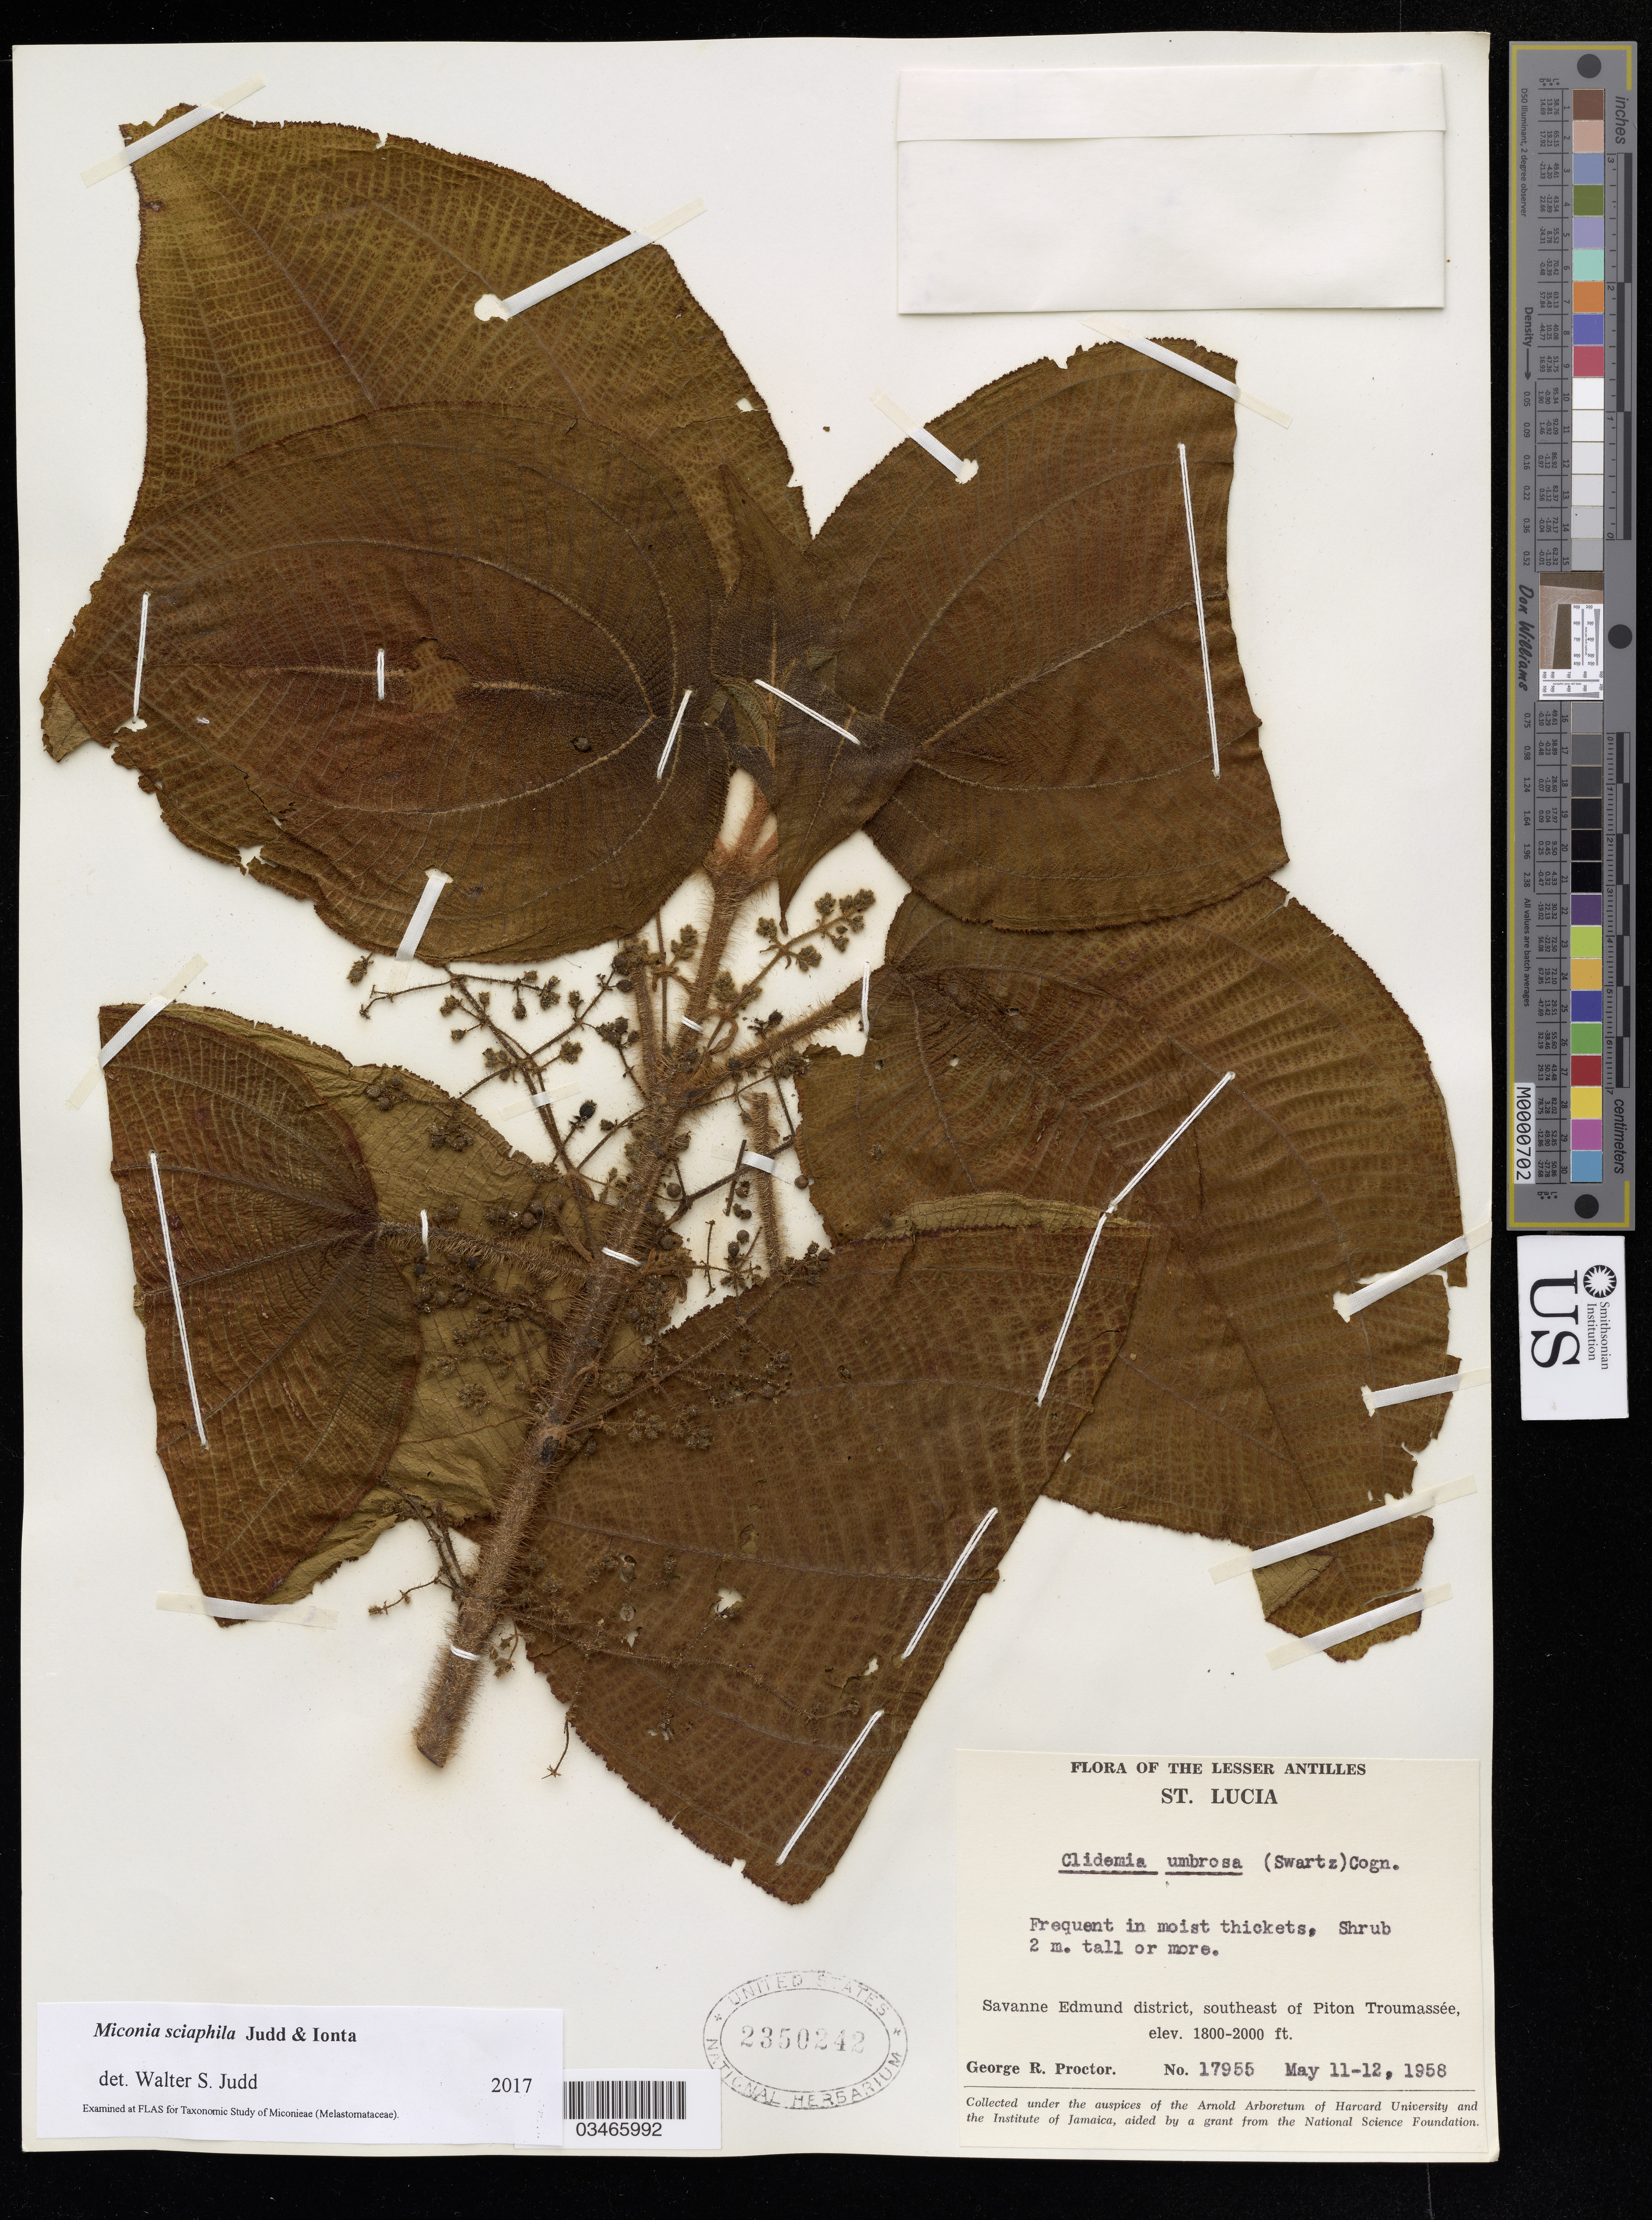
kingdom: Plantae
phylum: Tracheophyta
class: Magnoliopsida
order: Myrtales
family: Melastomataceae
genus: Clidemia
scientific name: Clidemia umbrosa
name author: (Sw.) Cogn.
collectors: G. R. Proctor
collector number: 17955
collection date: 1958-05-11/1958-05-12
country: St. Lucia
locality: Savanne Edmund district, southeast of Piton Troumassee.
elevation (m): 549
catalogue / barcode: US 2350242